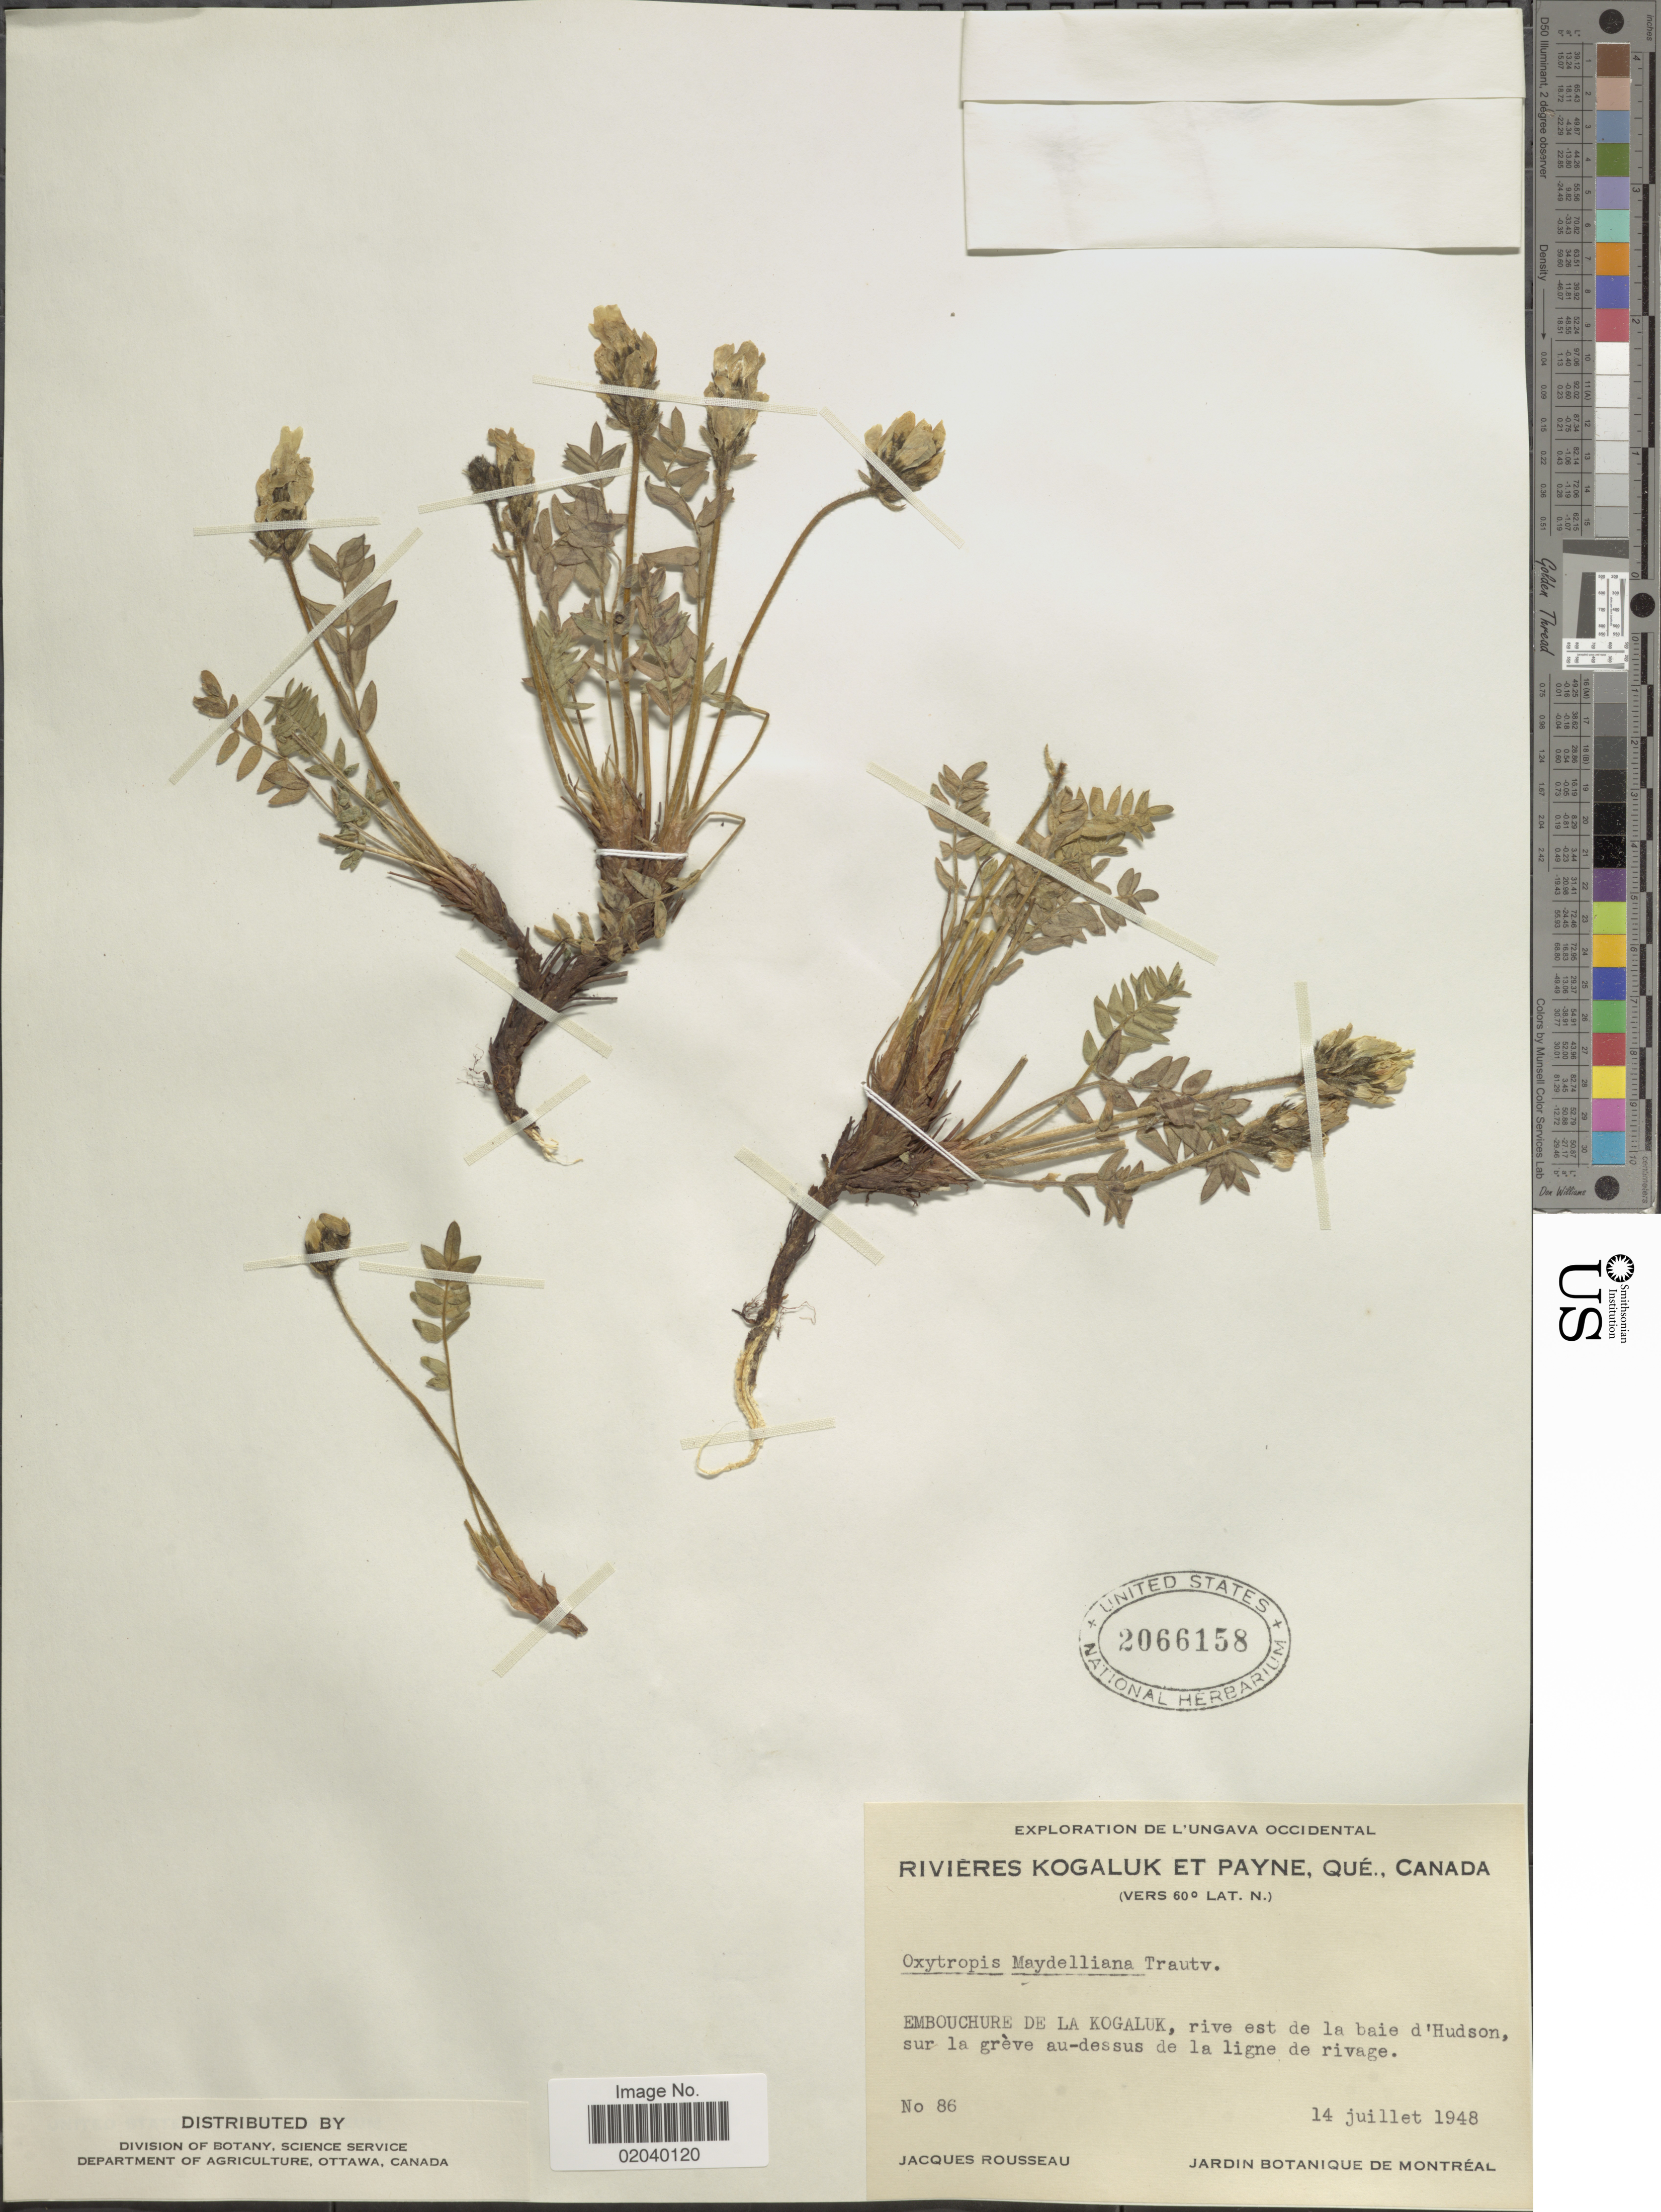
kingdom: Plantae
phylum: Tracheophyta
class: Magnoliopsida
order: Fabales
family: Fabaceae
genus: Oxytropis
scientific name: Oxytropis maydelliana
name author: Trautv.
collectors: J. Rousseau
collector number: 86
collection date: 1948-07-14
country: Canada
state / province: Quebec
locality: De L'Ungava Occidental, Rivieres Kogaluk et Payne., Embouchere De La Kogaluk, rive est de la naie d'Hudson, sur la grève au-dessus de la ligne de rivage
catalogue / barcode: US 2066158